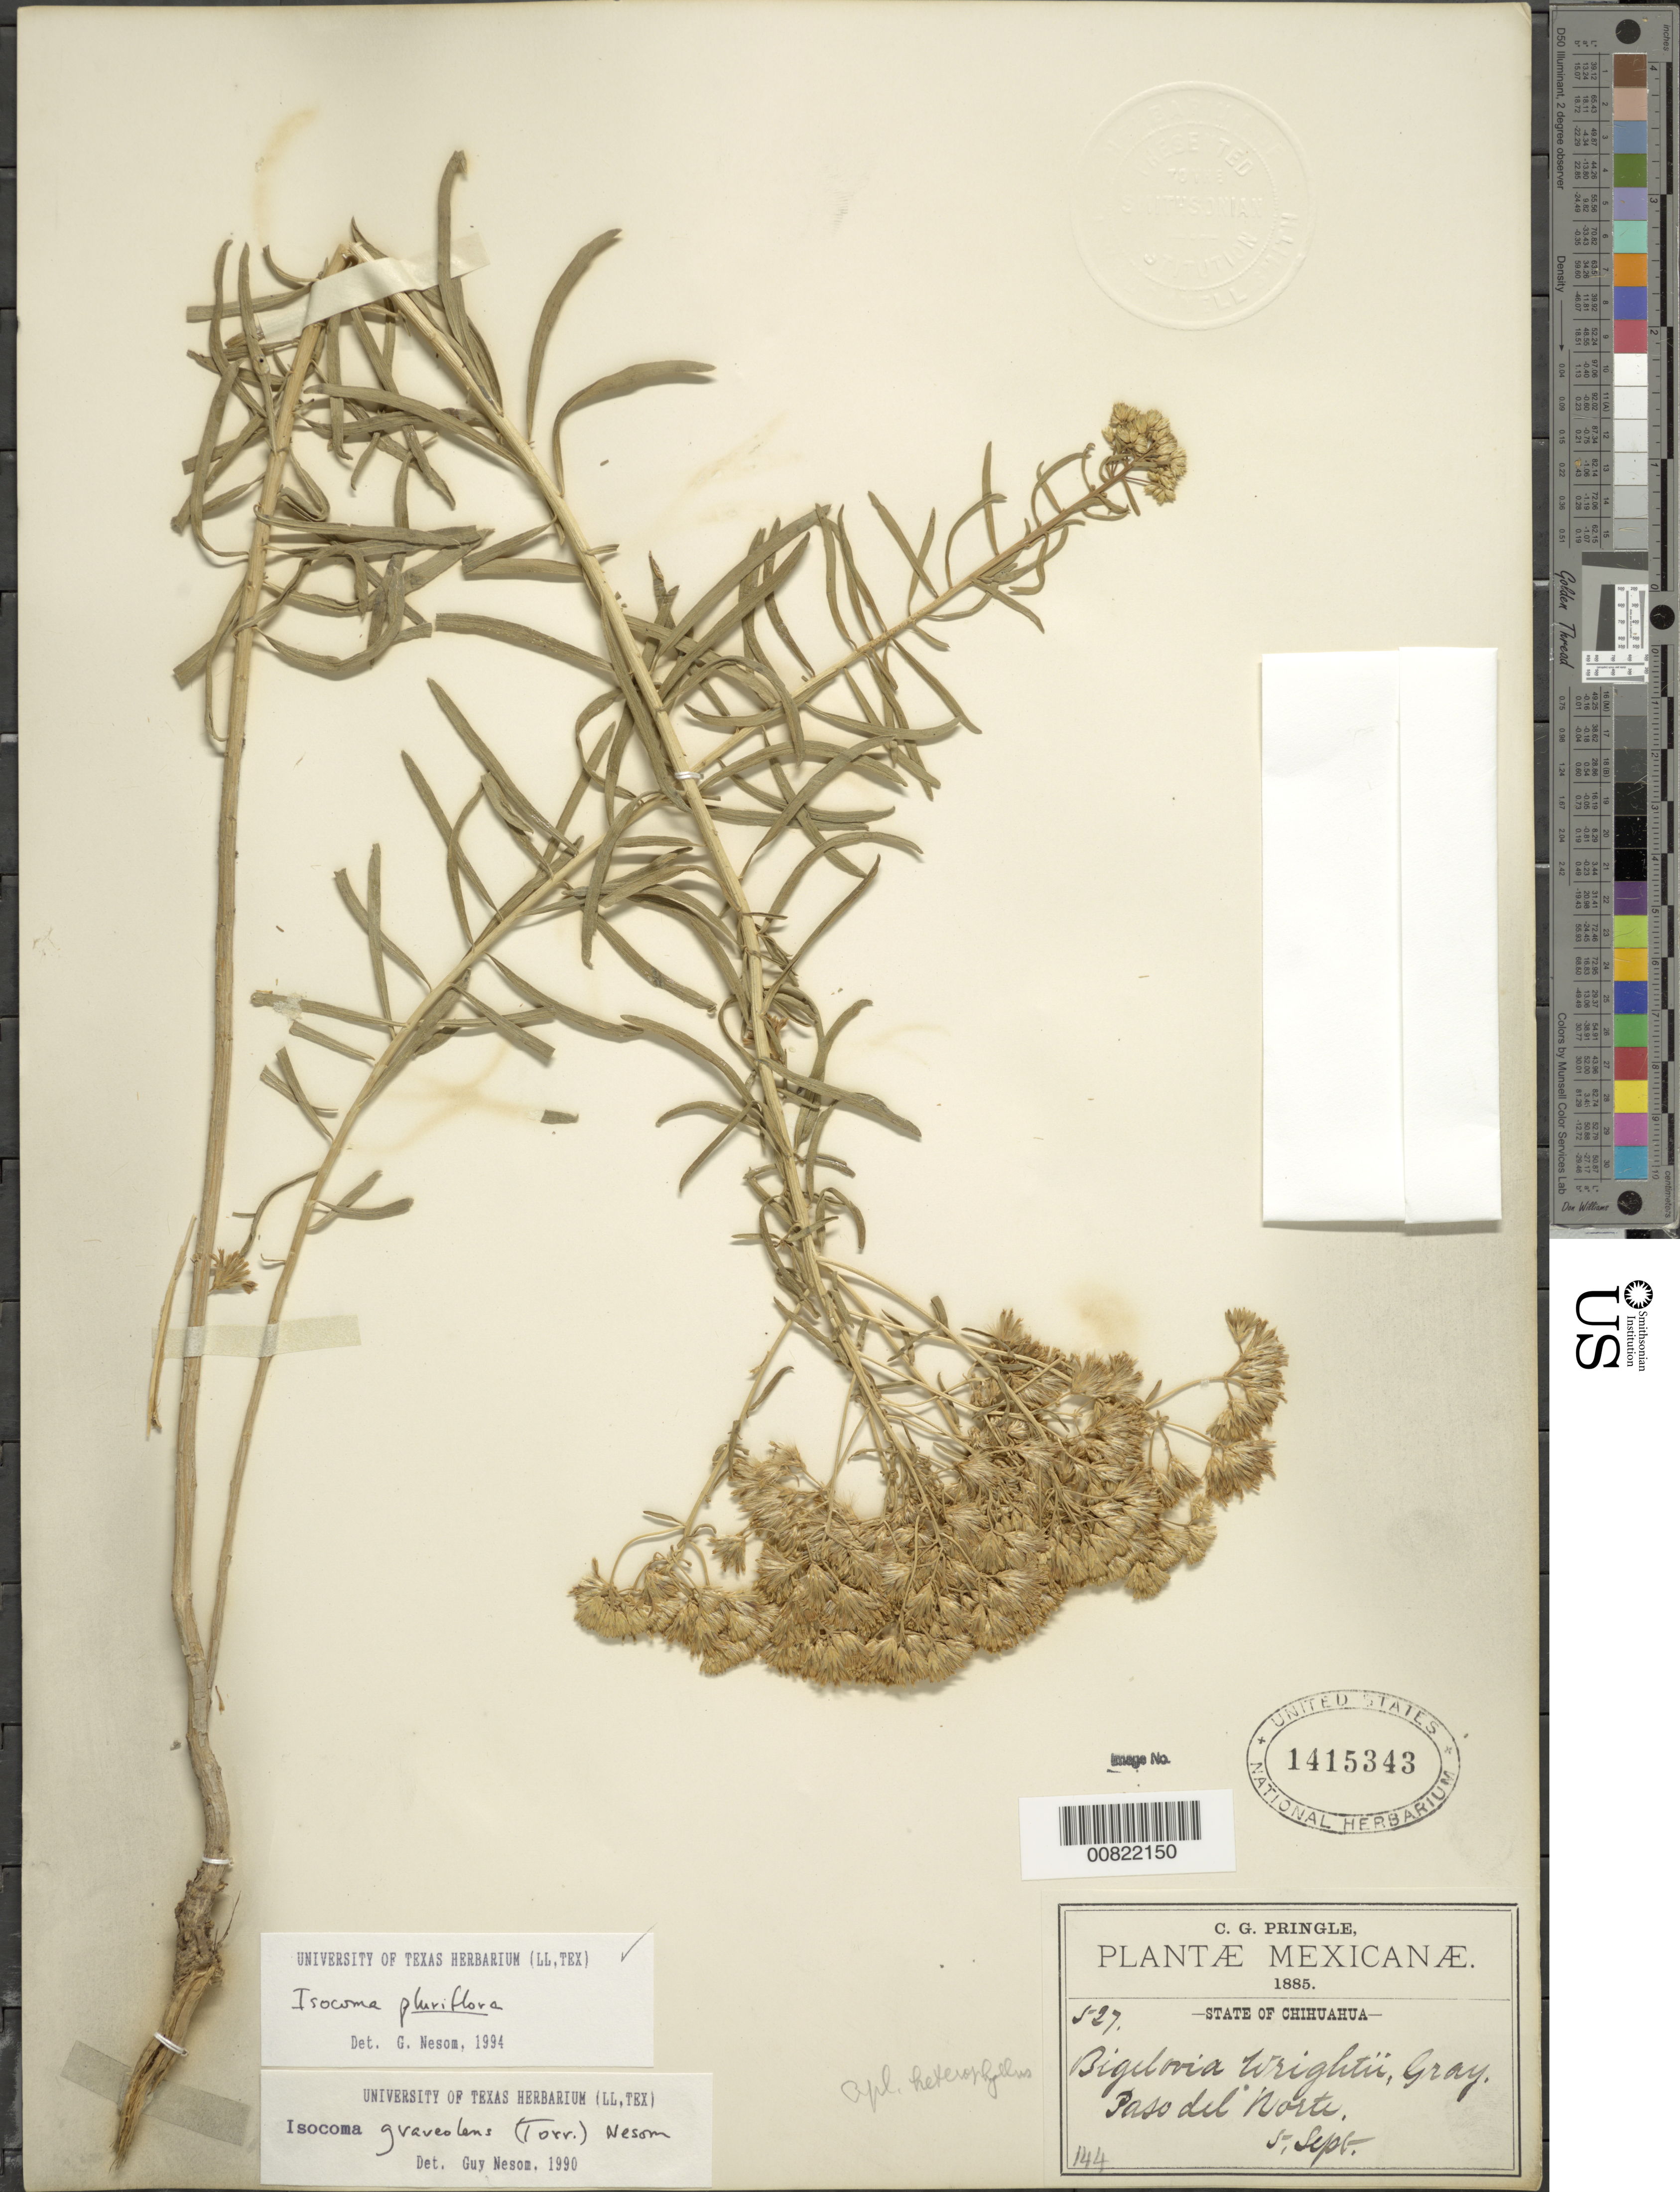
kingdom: Plantae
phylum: Tracheophyta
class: Magnoliopsida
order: Asterales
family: Asteraceae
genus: Isocoma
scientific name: Isocoma pluriflora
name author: (Torr. & A. Gray) Greene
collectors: C. G. Pringle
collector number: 527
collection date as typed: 05 Sep 1885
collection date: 1885-09-05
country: Mexico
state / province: Chihuahua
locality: Paso del Norte, Chihuahua.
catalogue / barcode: US 1415343